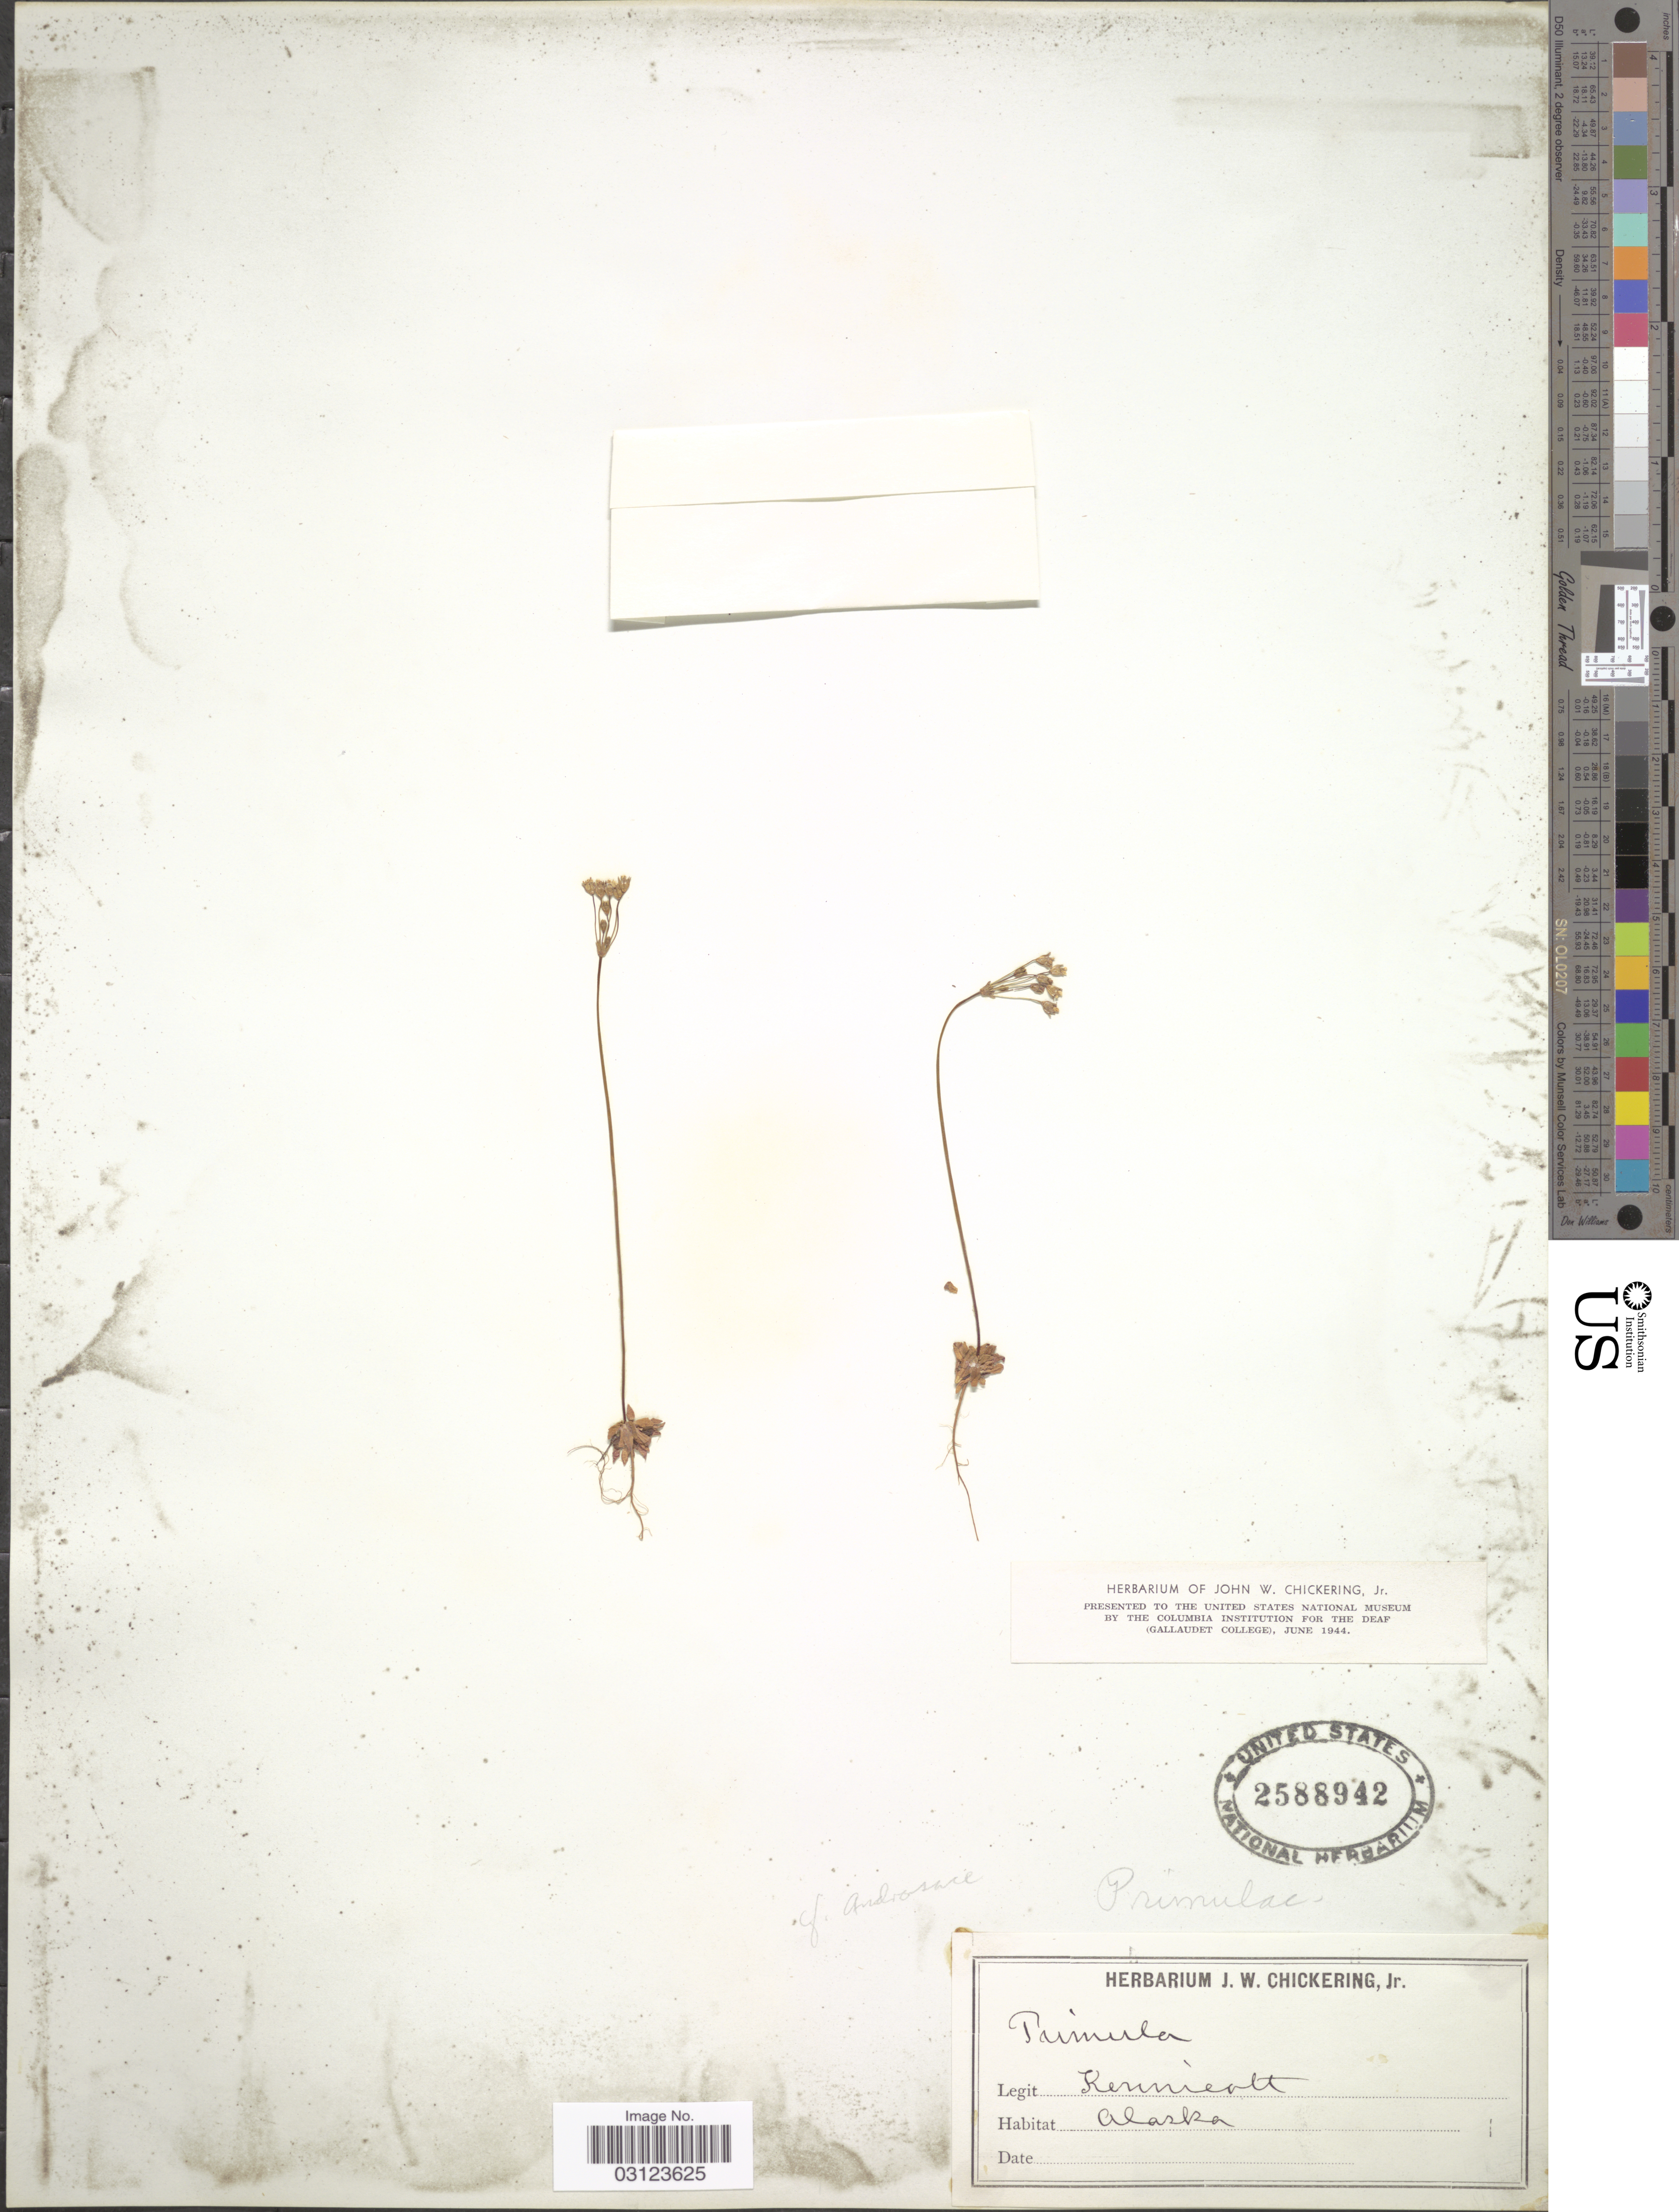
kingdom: Plantae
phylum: Tracheophyta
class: Magnoliopsida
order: Ericales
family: Primulaceae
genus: Androsace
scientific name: Androsace sp.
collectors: R. Kennicott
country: United States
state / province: Alaska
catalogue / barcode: US 2588942